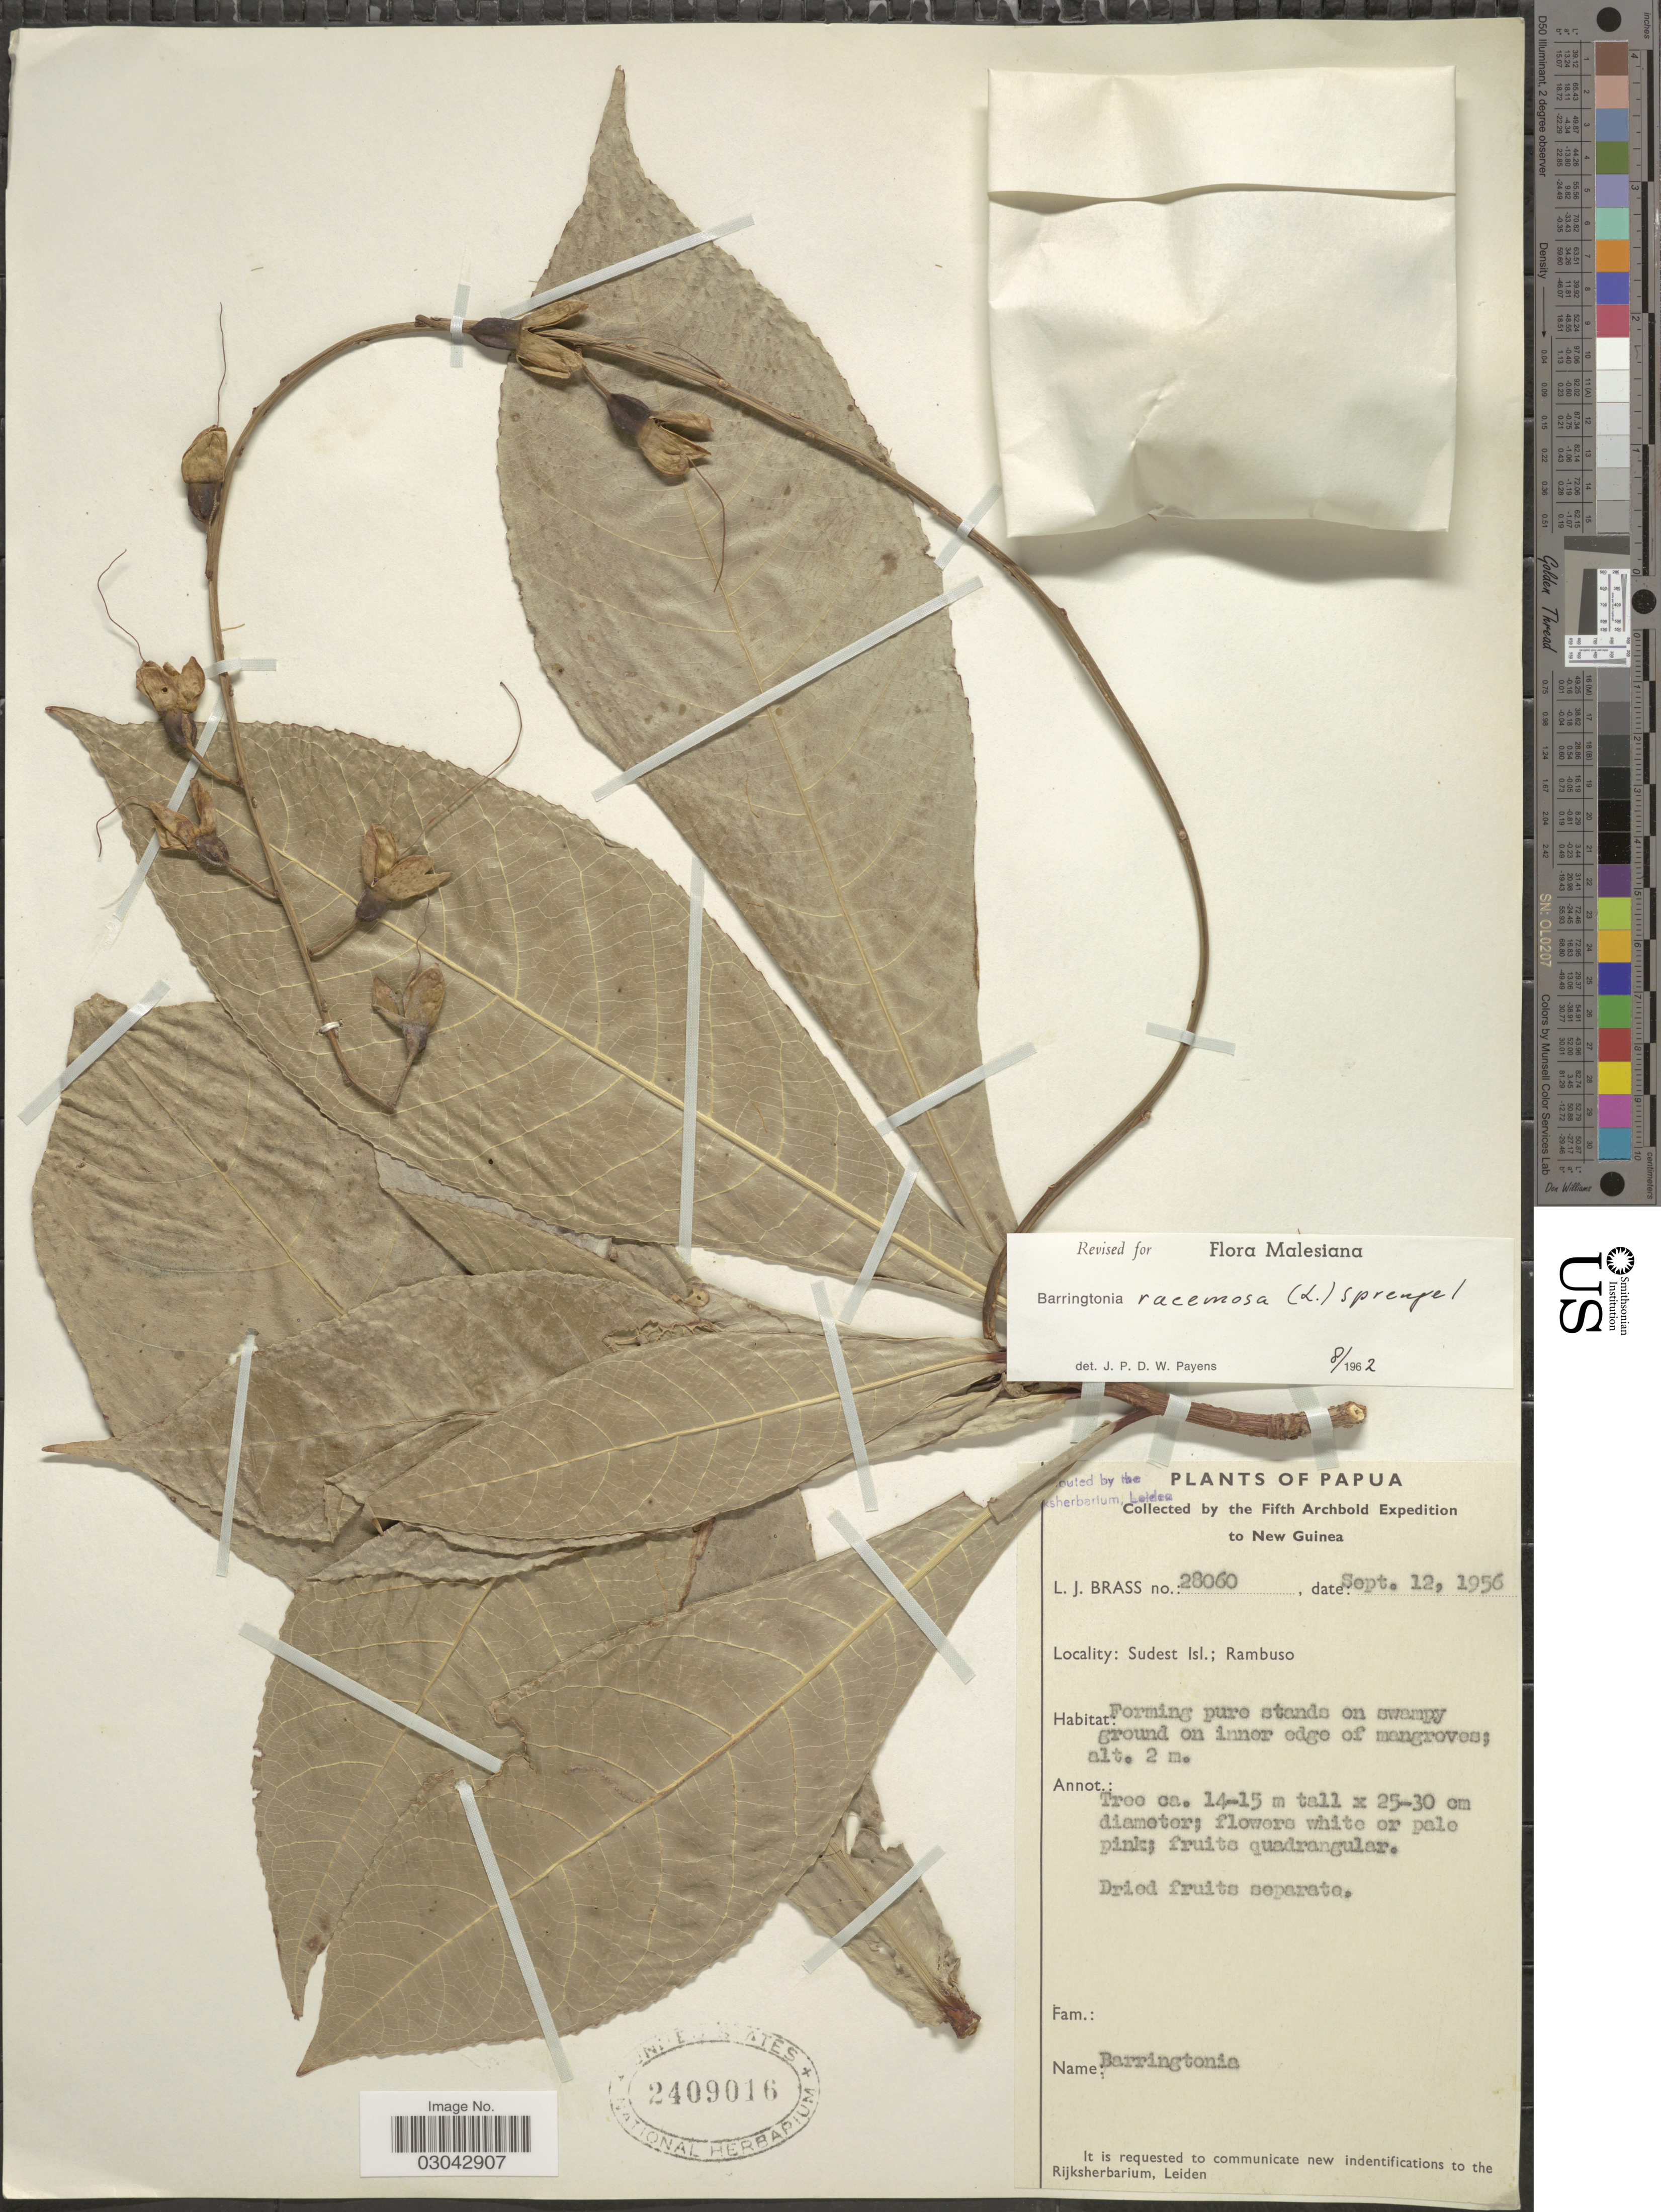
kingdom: Plantae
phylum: Tracheophyta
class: Magnoliopsida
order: Ericales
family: Lecythidaceae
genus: Barringtonia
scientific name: Barringtonia racemosa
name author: (L.) Spreng.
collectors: L. J. Brass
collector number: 28060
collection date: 1956-09-12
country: Papua New Guinea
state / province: Milne Bay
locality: Papua, to New Guinea, Sudest Isl.; Rambuso.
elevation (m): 2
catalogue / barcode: US 2409016